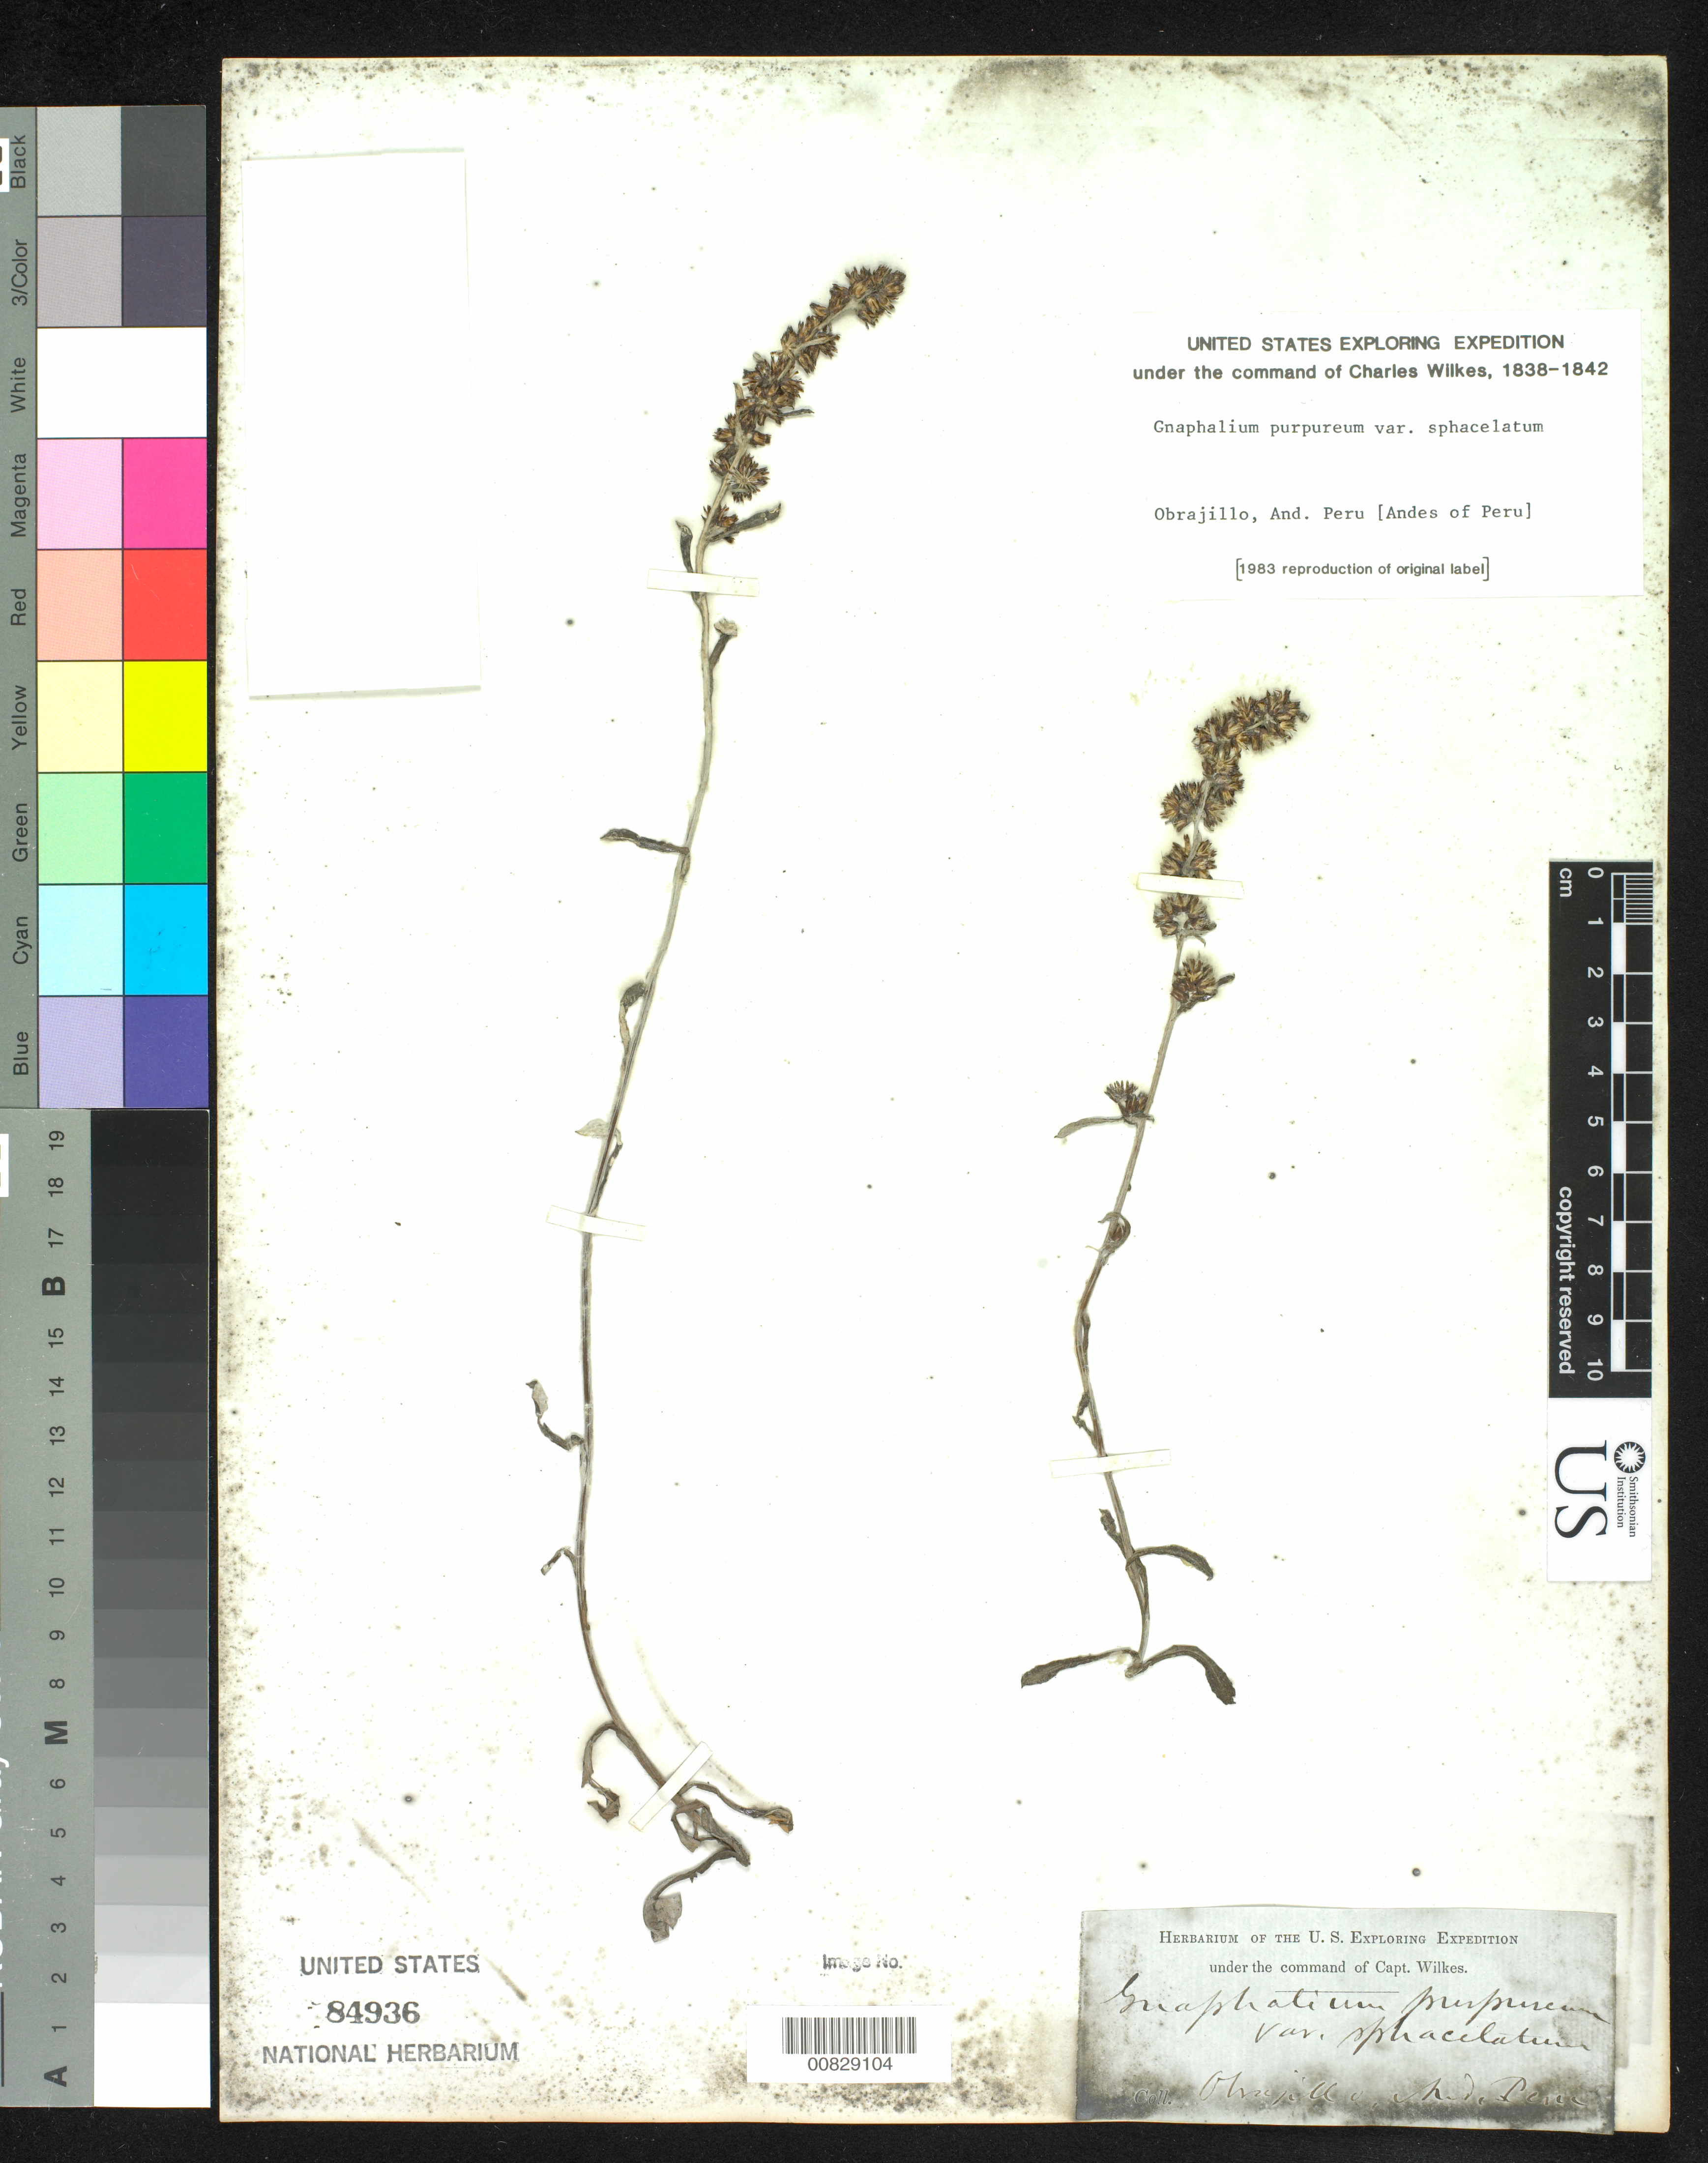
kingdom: Plantae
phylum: Tracheophyta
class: Magnoliopsida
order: Asterales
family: Asteraceae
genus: Gamochaeta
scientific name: Gamochaeta purpurea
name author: (L.) Cabrera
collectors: Wilkes Explor. Exped.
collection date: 1838/1842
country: Peru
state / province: Lima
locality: Obrajillo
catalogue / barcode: US 84936